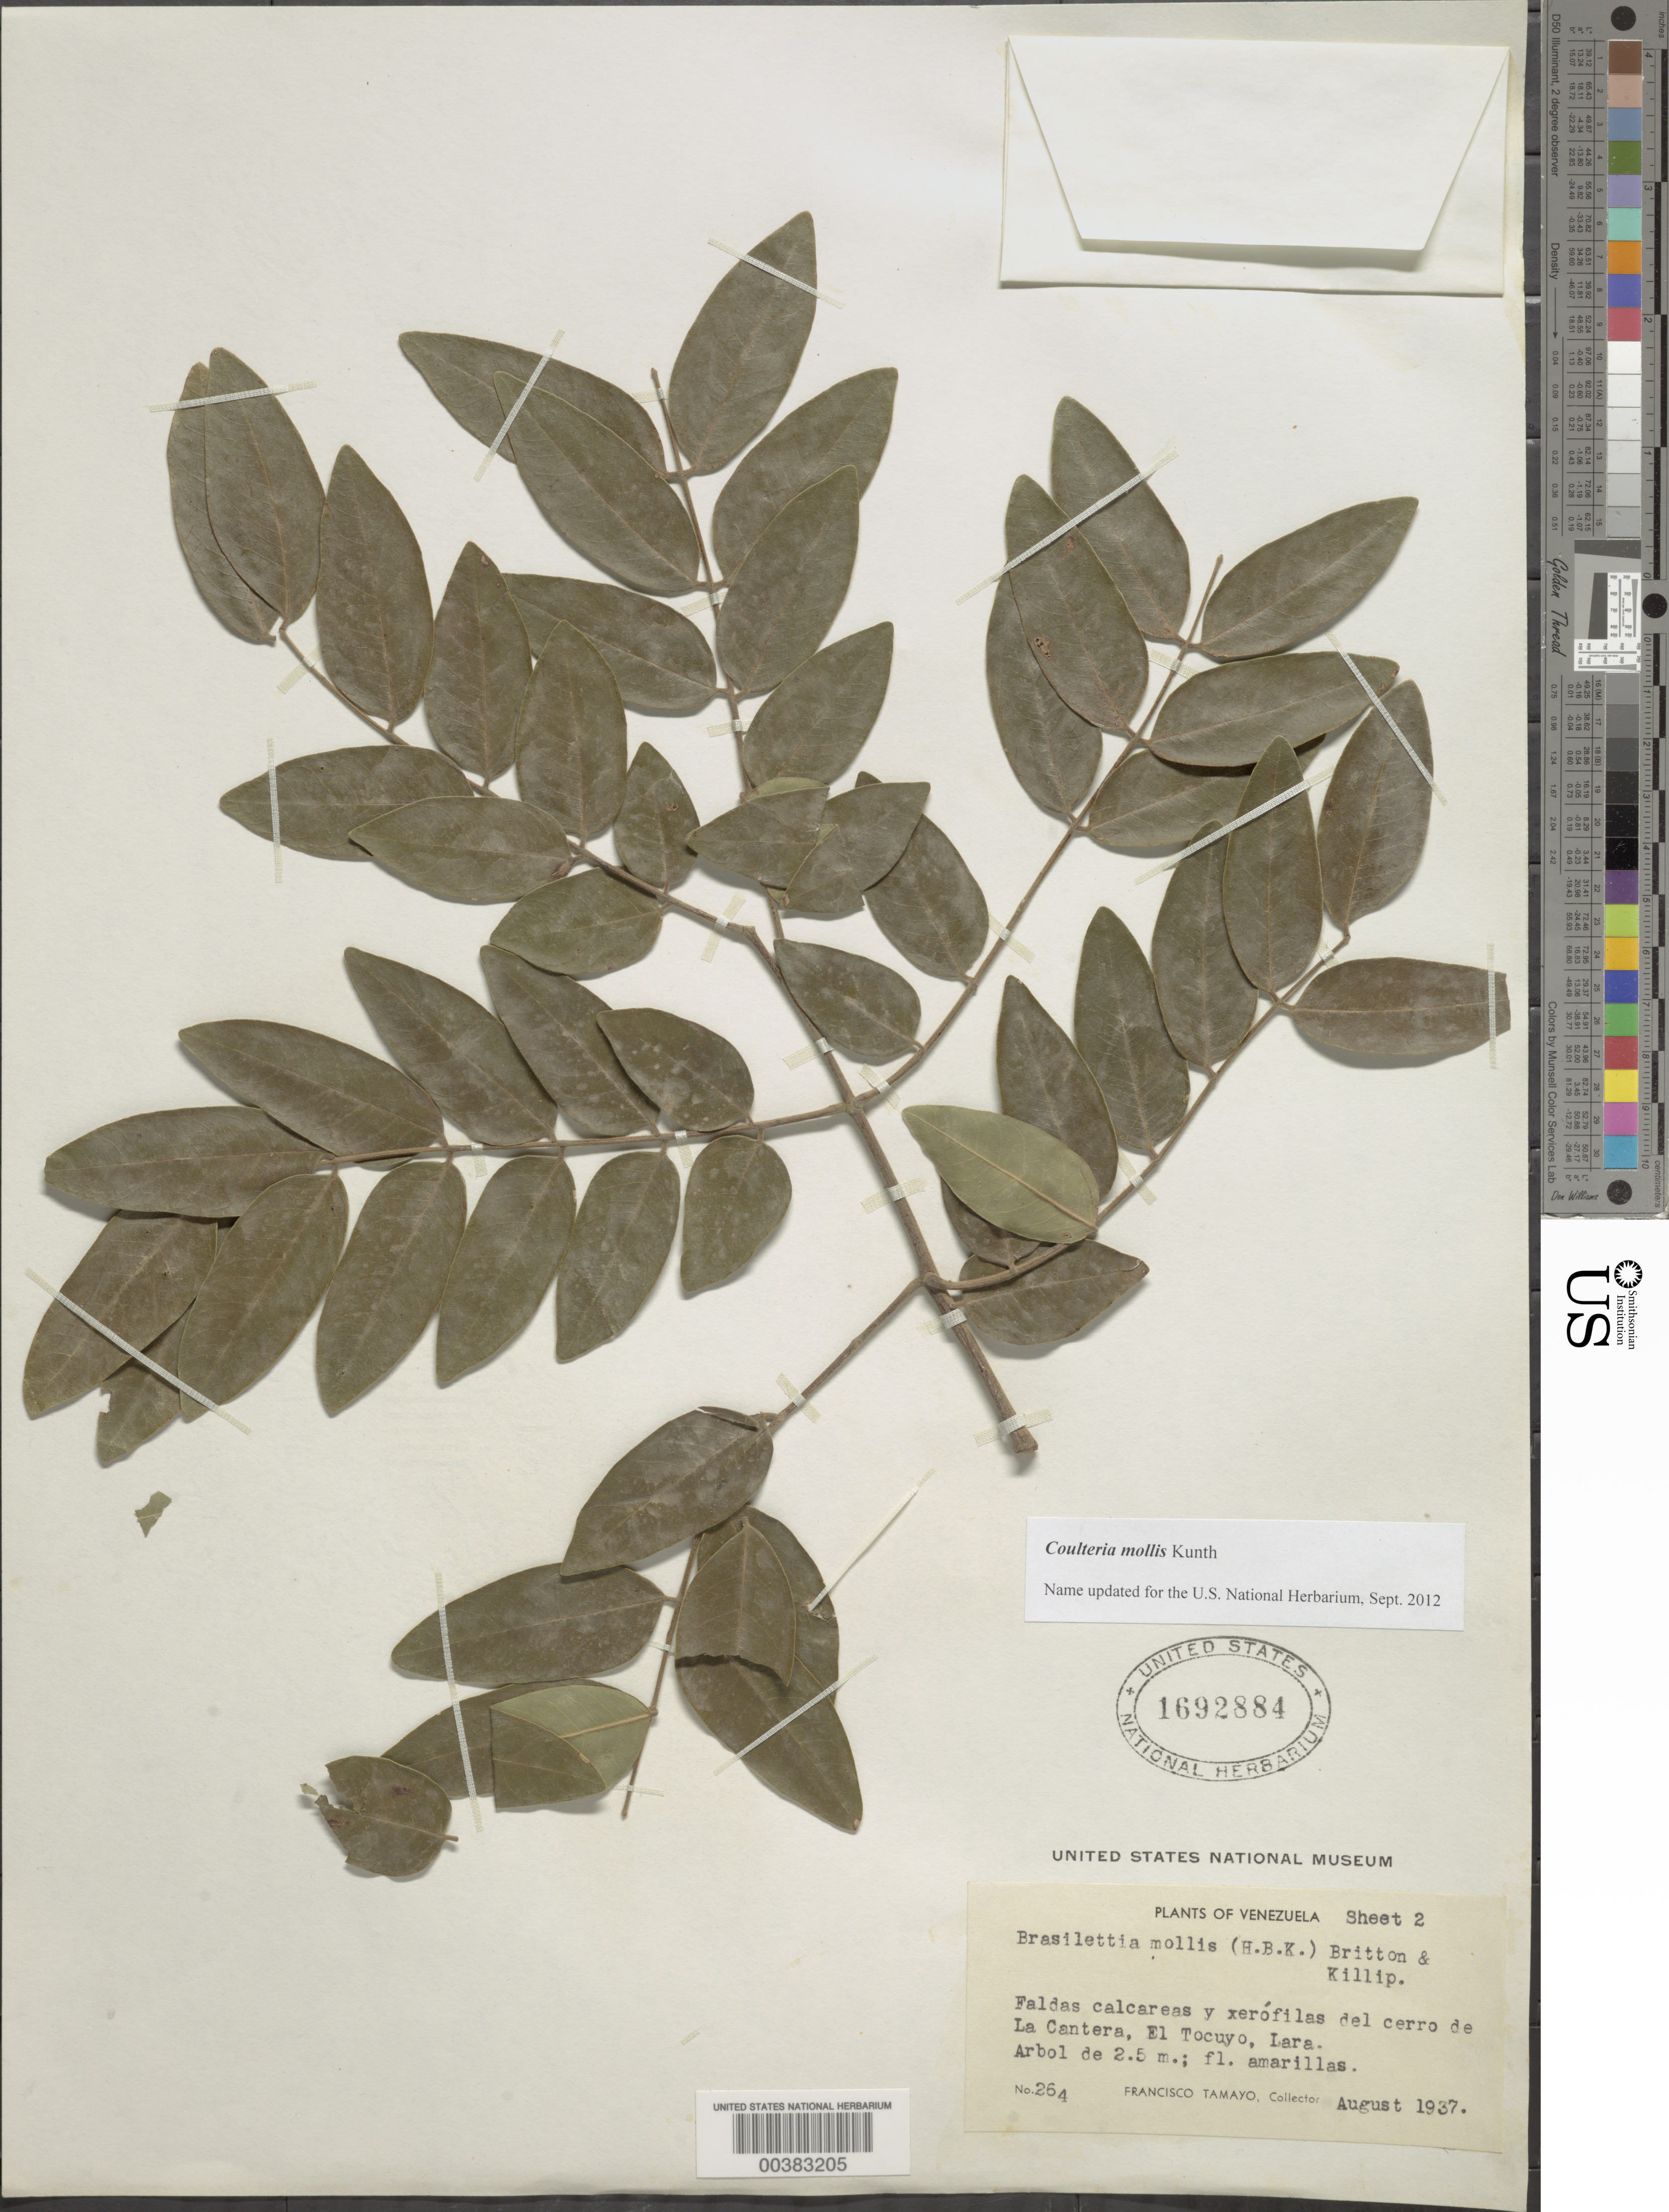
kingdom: Plantae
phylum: Tracheophyta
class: Magnoliopsida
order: Fabales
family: Fabaceae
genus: Coulteria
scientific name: Coulteria mollis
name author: Kunth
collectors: F. Tamayo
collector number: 264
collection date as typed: Aug 1937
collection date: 1937-08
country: Venezuela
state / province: Lara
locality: Cerro de la cantera, el tocuyo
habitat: Faldas calcareas y xerofilas del cerro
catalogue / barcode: US 1692884